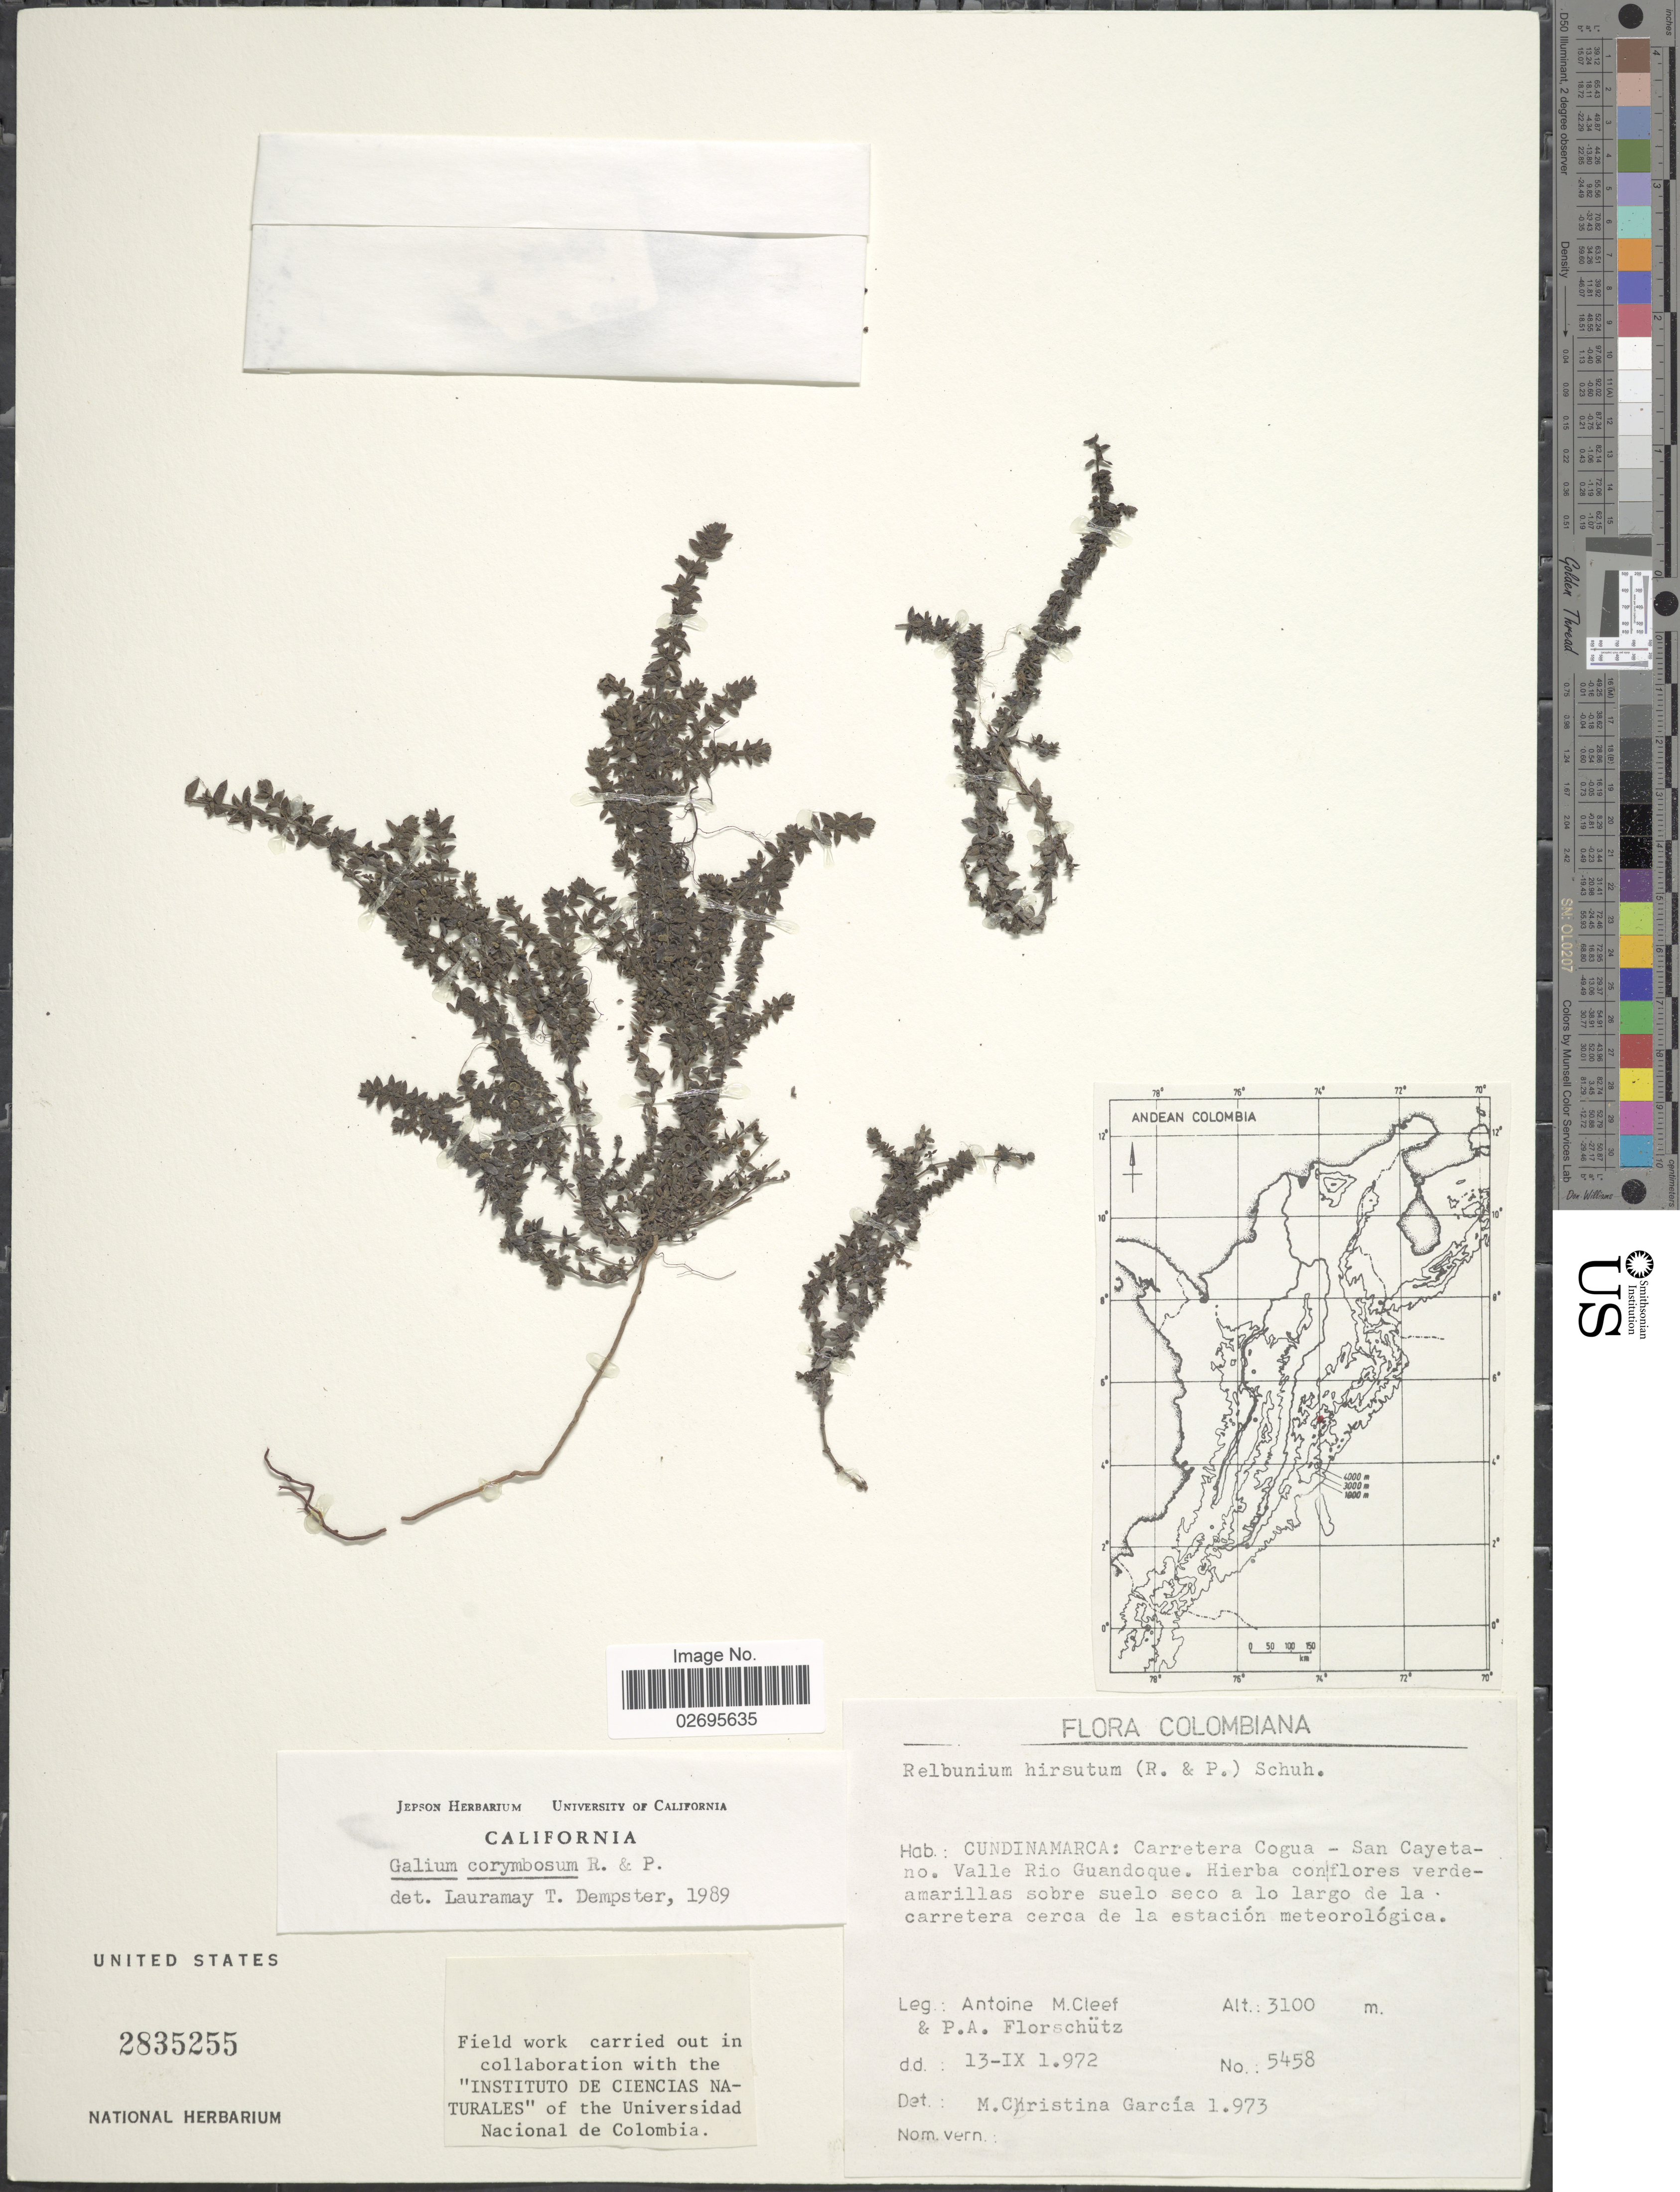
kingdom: Plantae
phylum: Tracheophyta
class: Magnoliopsida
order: Gentianales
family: Rubiaceae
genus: Galium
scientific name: Galium corymbosum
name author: Ruiz & Pav.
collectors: A. M. Cleef & P. Florschütz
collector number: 5458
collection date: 1972-09-13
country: Colombia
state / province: Cundinamarca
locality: Cundinamarca: Carretera Cogua - San Cayetano, Valle Rio Guandoque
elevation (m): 3100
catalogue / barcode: US 2835255